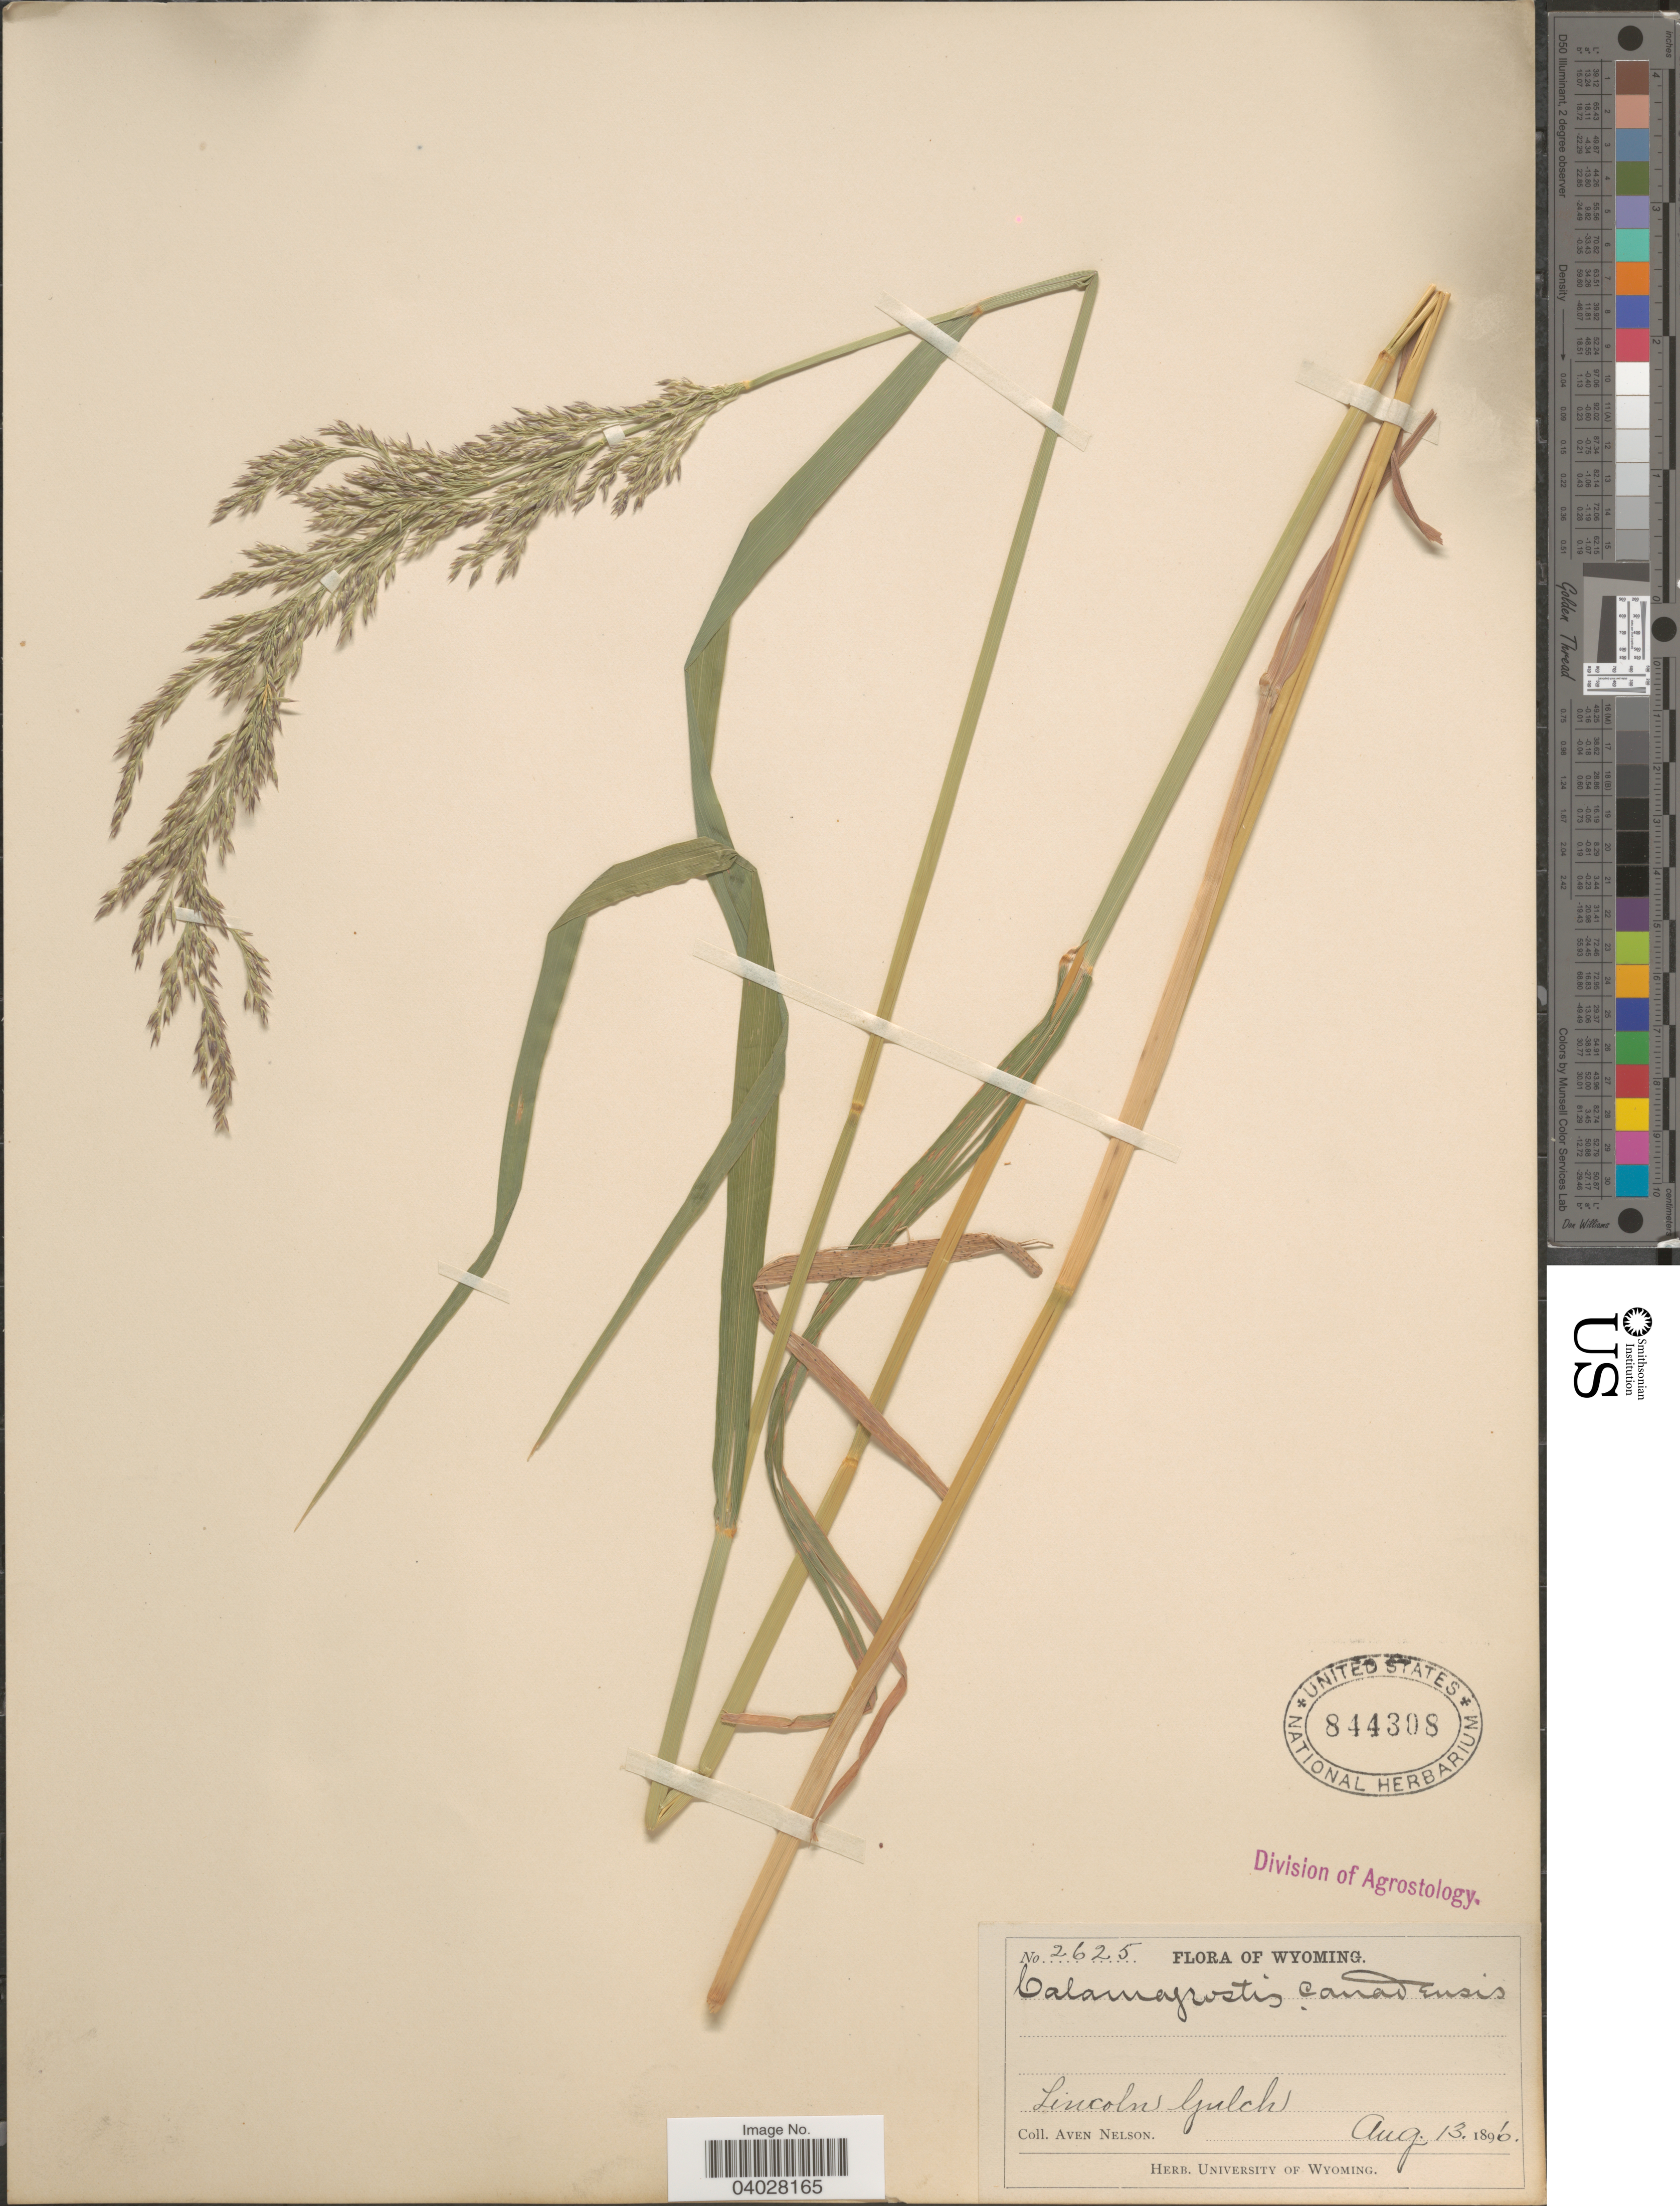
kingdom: Plantae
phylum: Tracheophyta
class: Liliopsida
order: Poales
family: Poaceae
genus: Calamagrostis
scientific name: Calamagrostis canadensis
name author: (Michx.) P. Beauv.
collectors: A. Nelson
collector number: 2625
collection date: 1896-08-13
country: United States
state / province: Wyoming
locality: Lincoln Gulch.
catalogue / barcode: US 844308